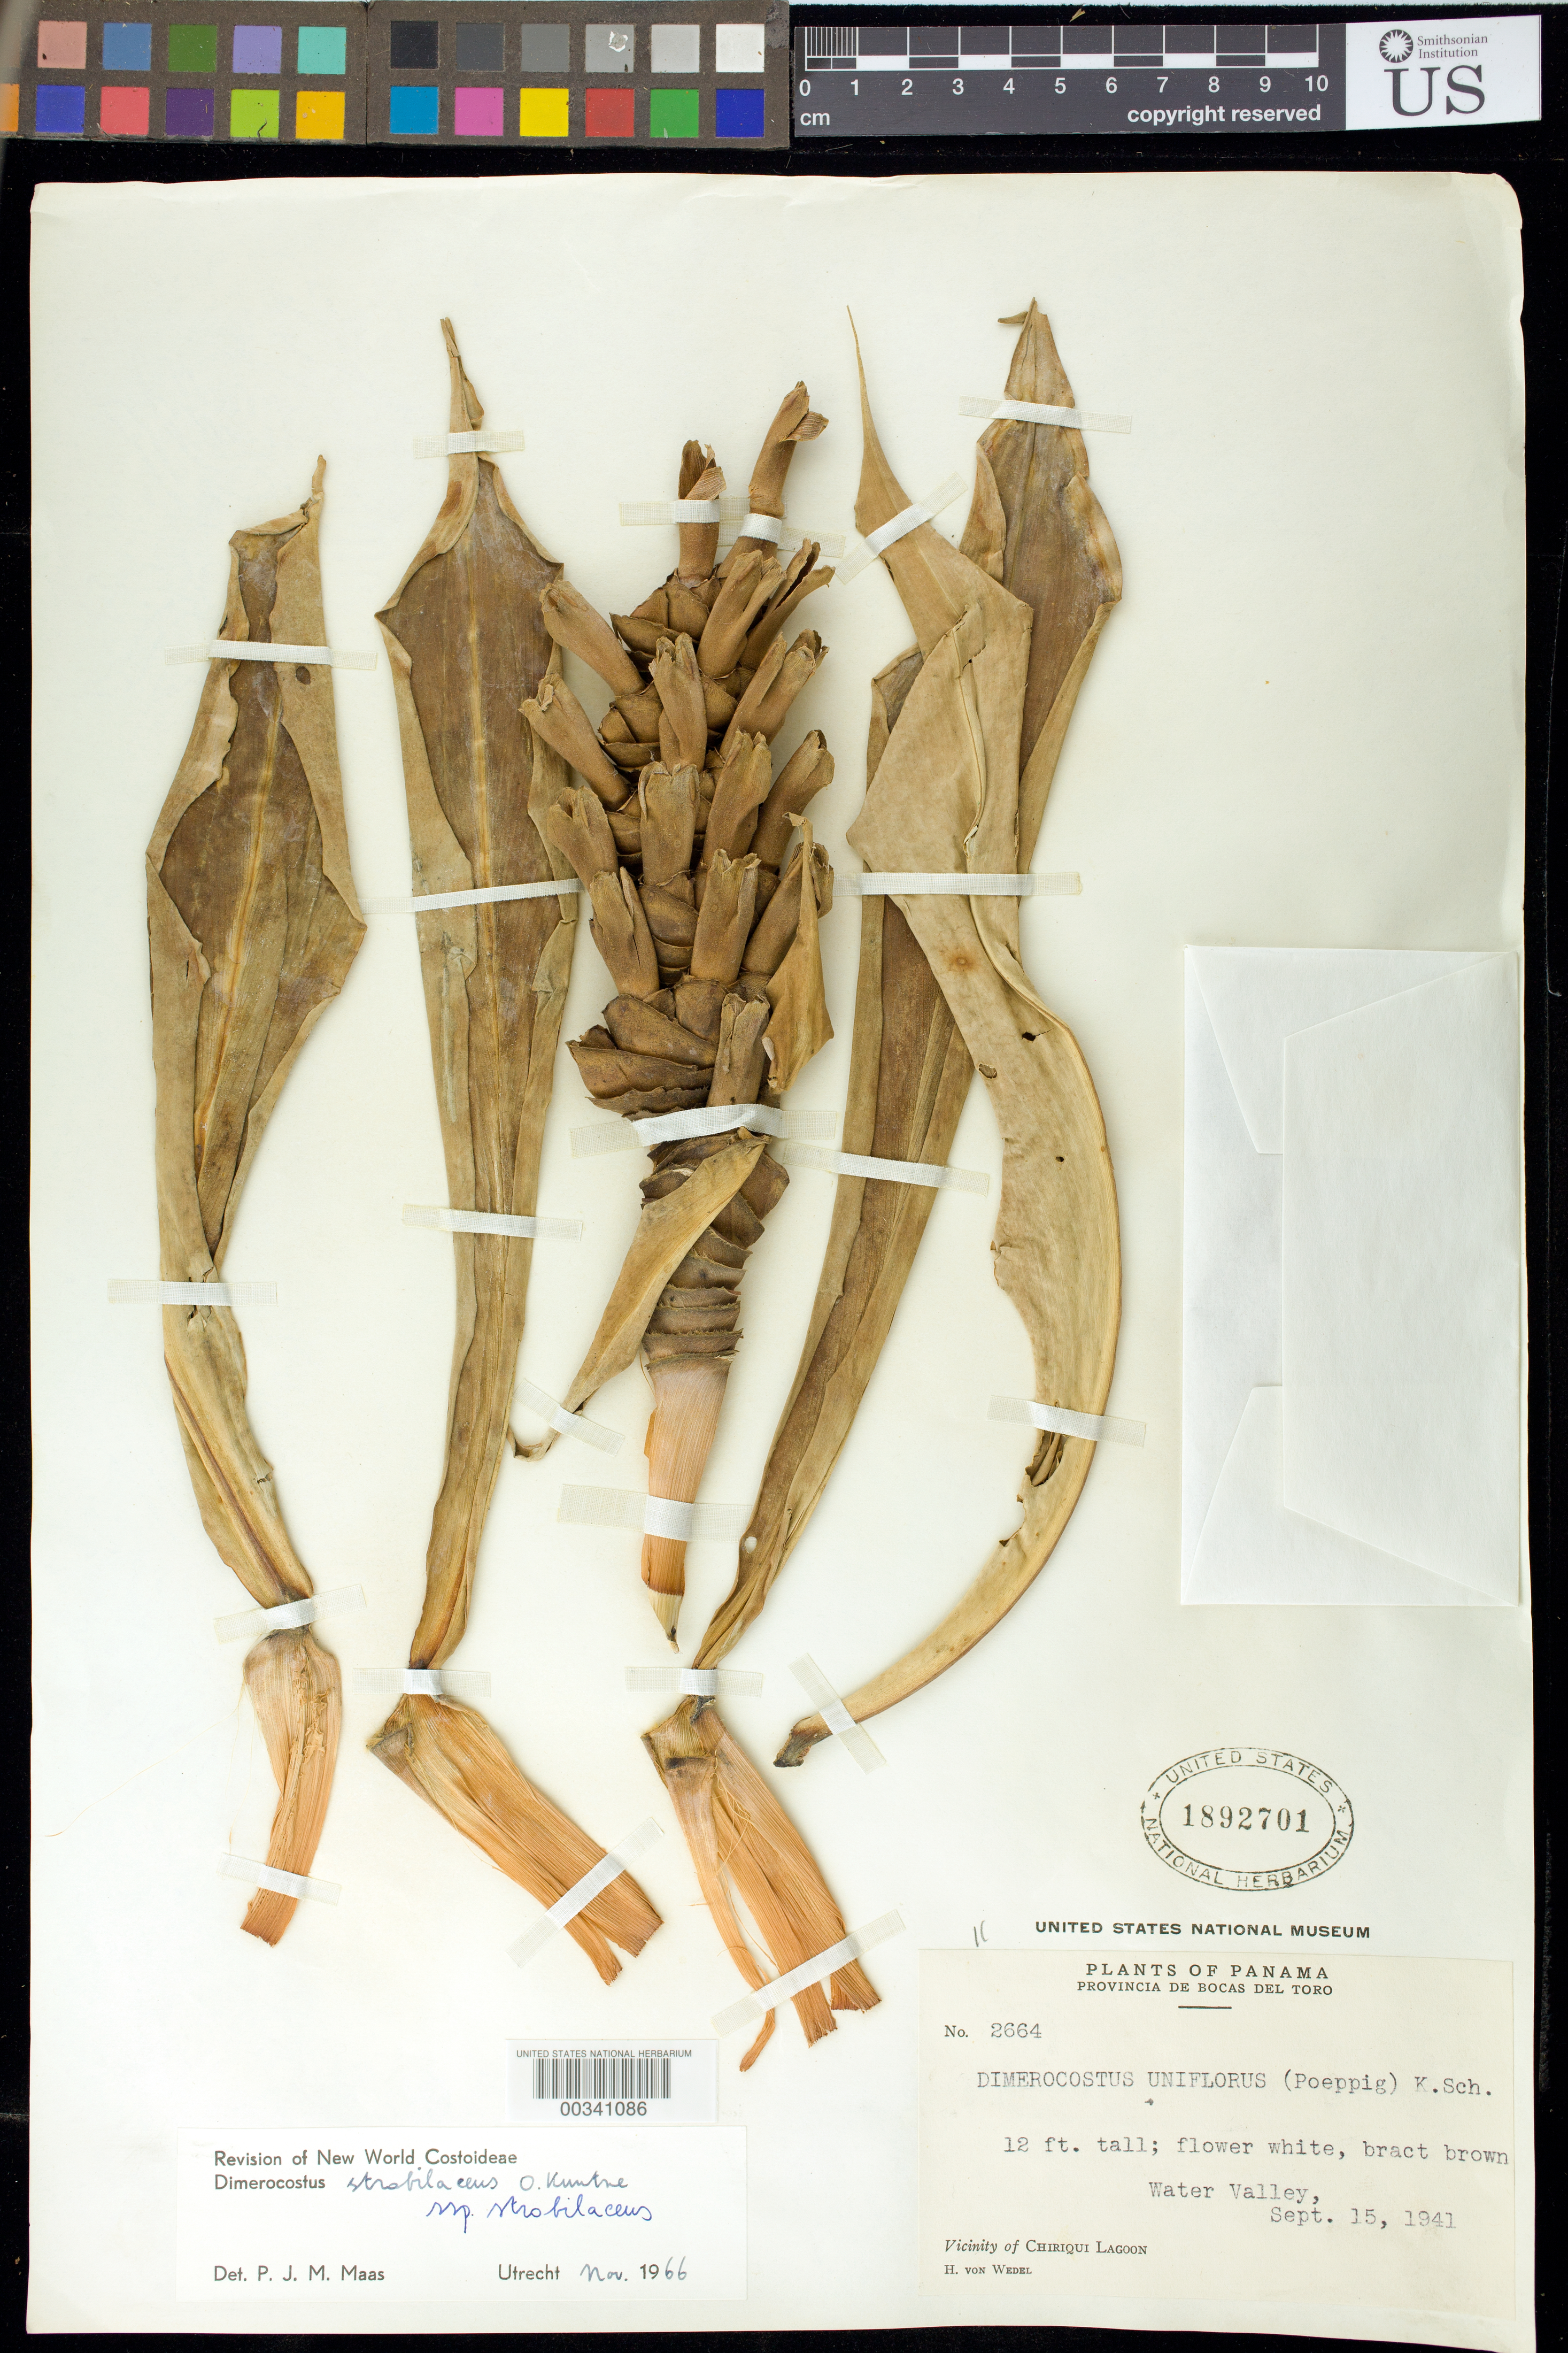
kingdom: Plantae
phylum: Tracheophyta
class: Liliopsida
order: Zingiberales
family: Costaceae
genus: Dimerocostus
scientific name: Dimerocostus strobilaceus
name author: Kuntze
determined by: Maas, Paul J. M.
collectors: H. von Wedel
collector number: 2664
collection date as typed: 15 Sep 1941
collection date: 1941-09-15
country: Panama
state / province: Bocas del Toro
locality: Water Valley, vicinity of Chiriquí Lagoon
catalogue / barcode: US 1892701